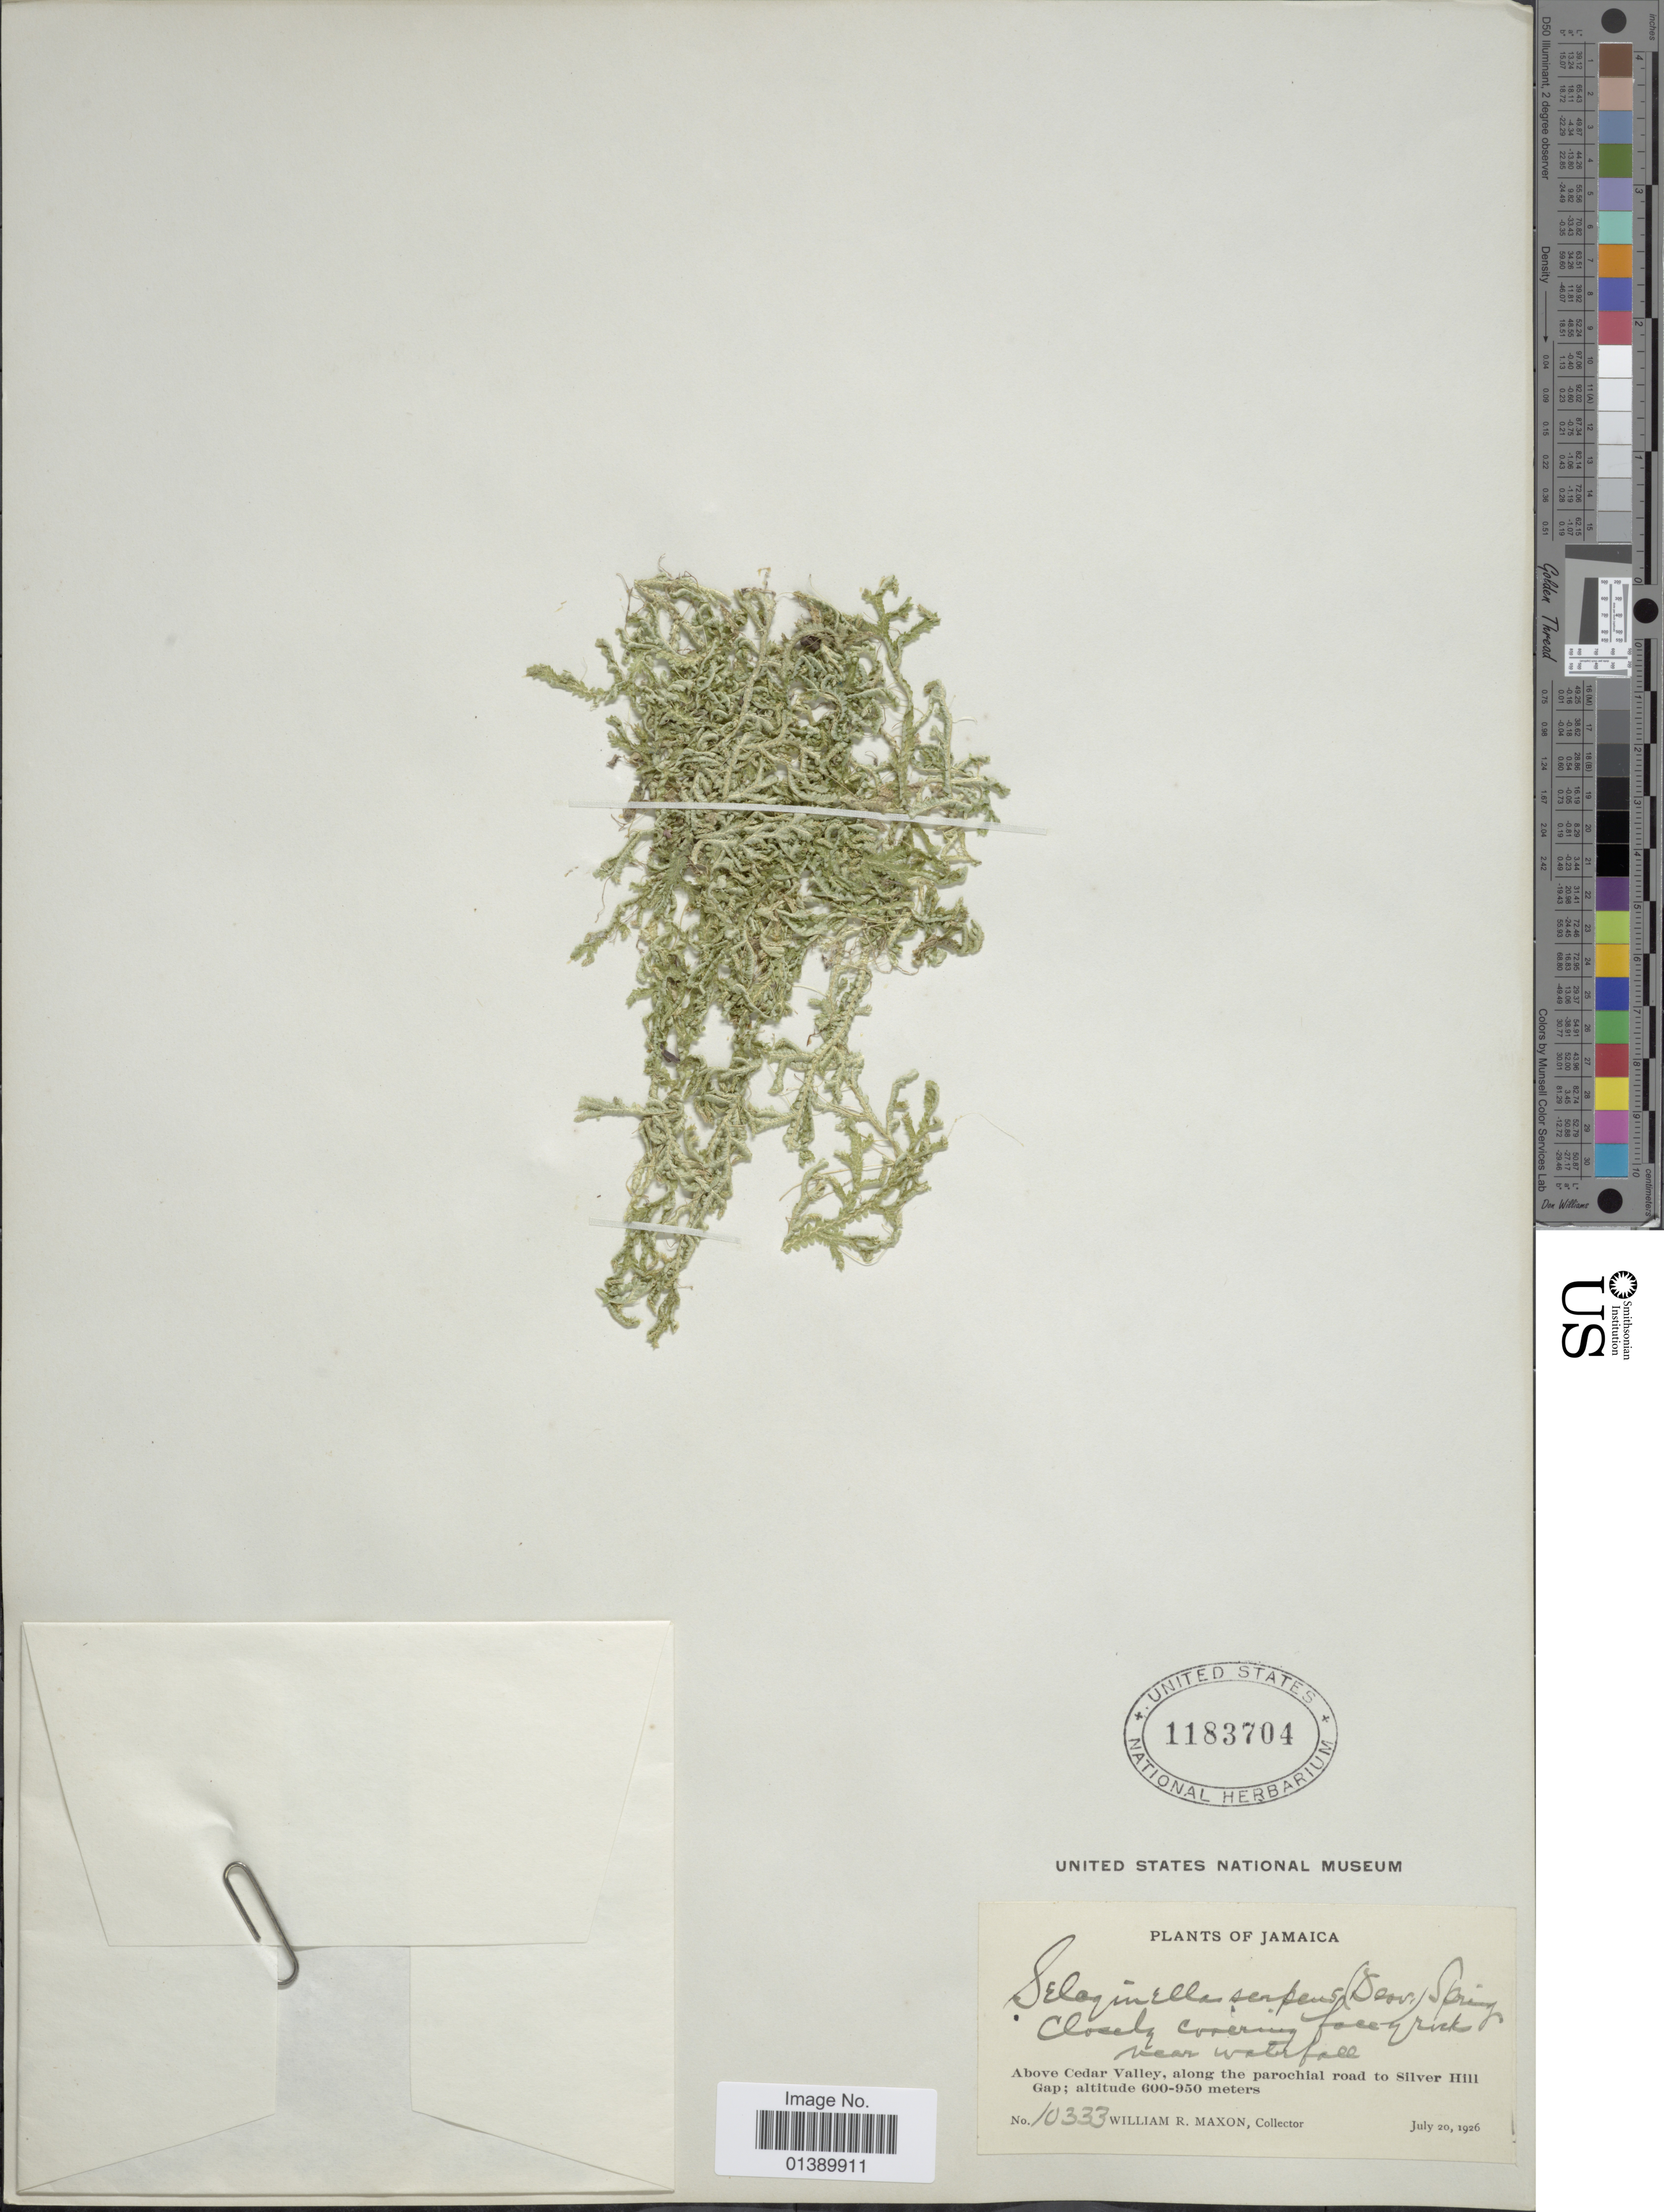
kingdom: Plantae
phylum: Tracheophyta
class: Lycopodiopsida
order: Selaginellales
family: Selaginellaceae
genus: Selaginella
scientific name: Selaginella serpens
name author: (Desv. ex Poir.) Spring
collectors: W. R. Maxon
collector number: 10333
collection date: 1926-07-20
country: Jamaica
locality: Above Cedar Valley, along the parochial road to silver Hill Gap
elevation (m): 600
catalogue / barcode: US 1183704